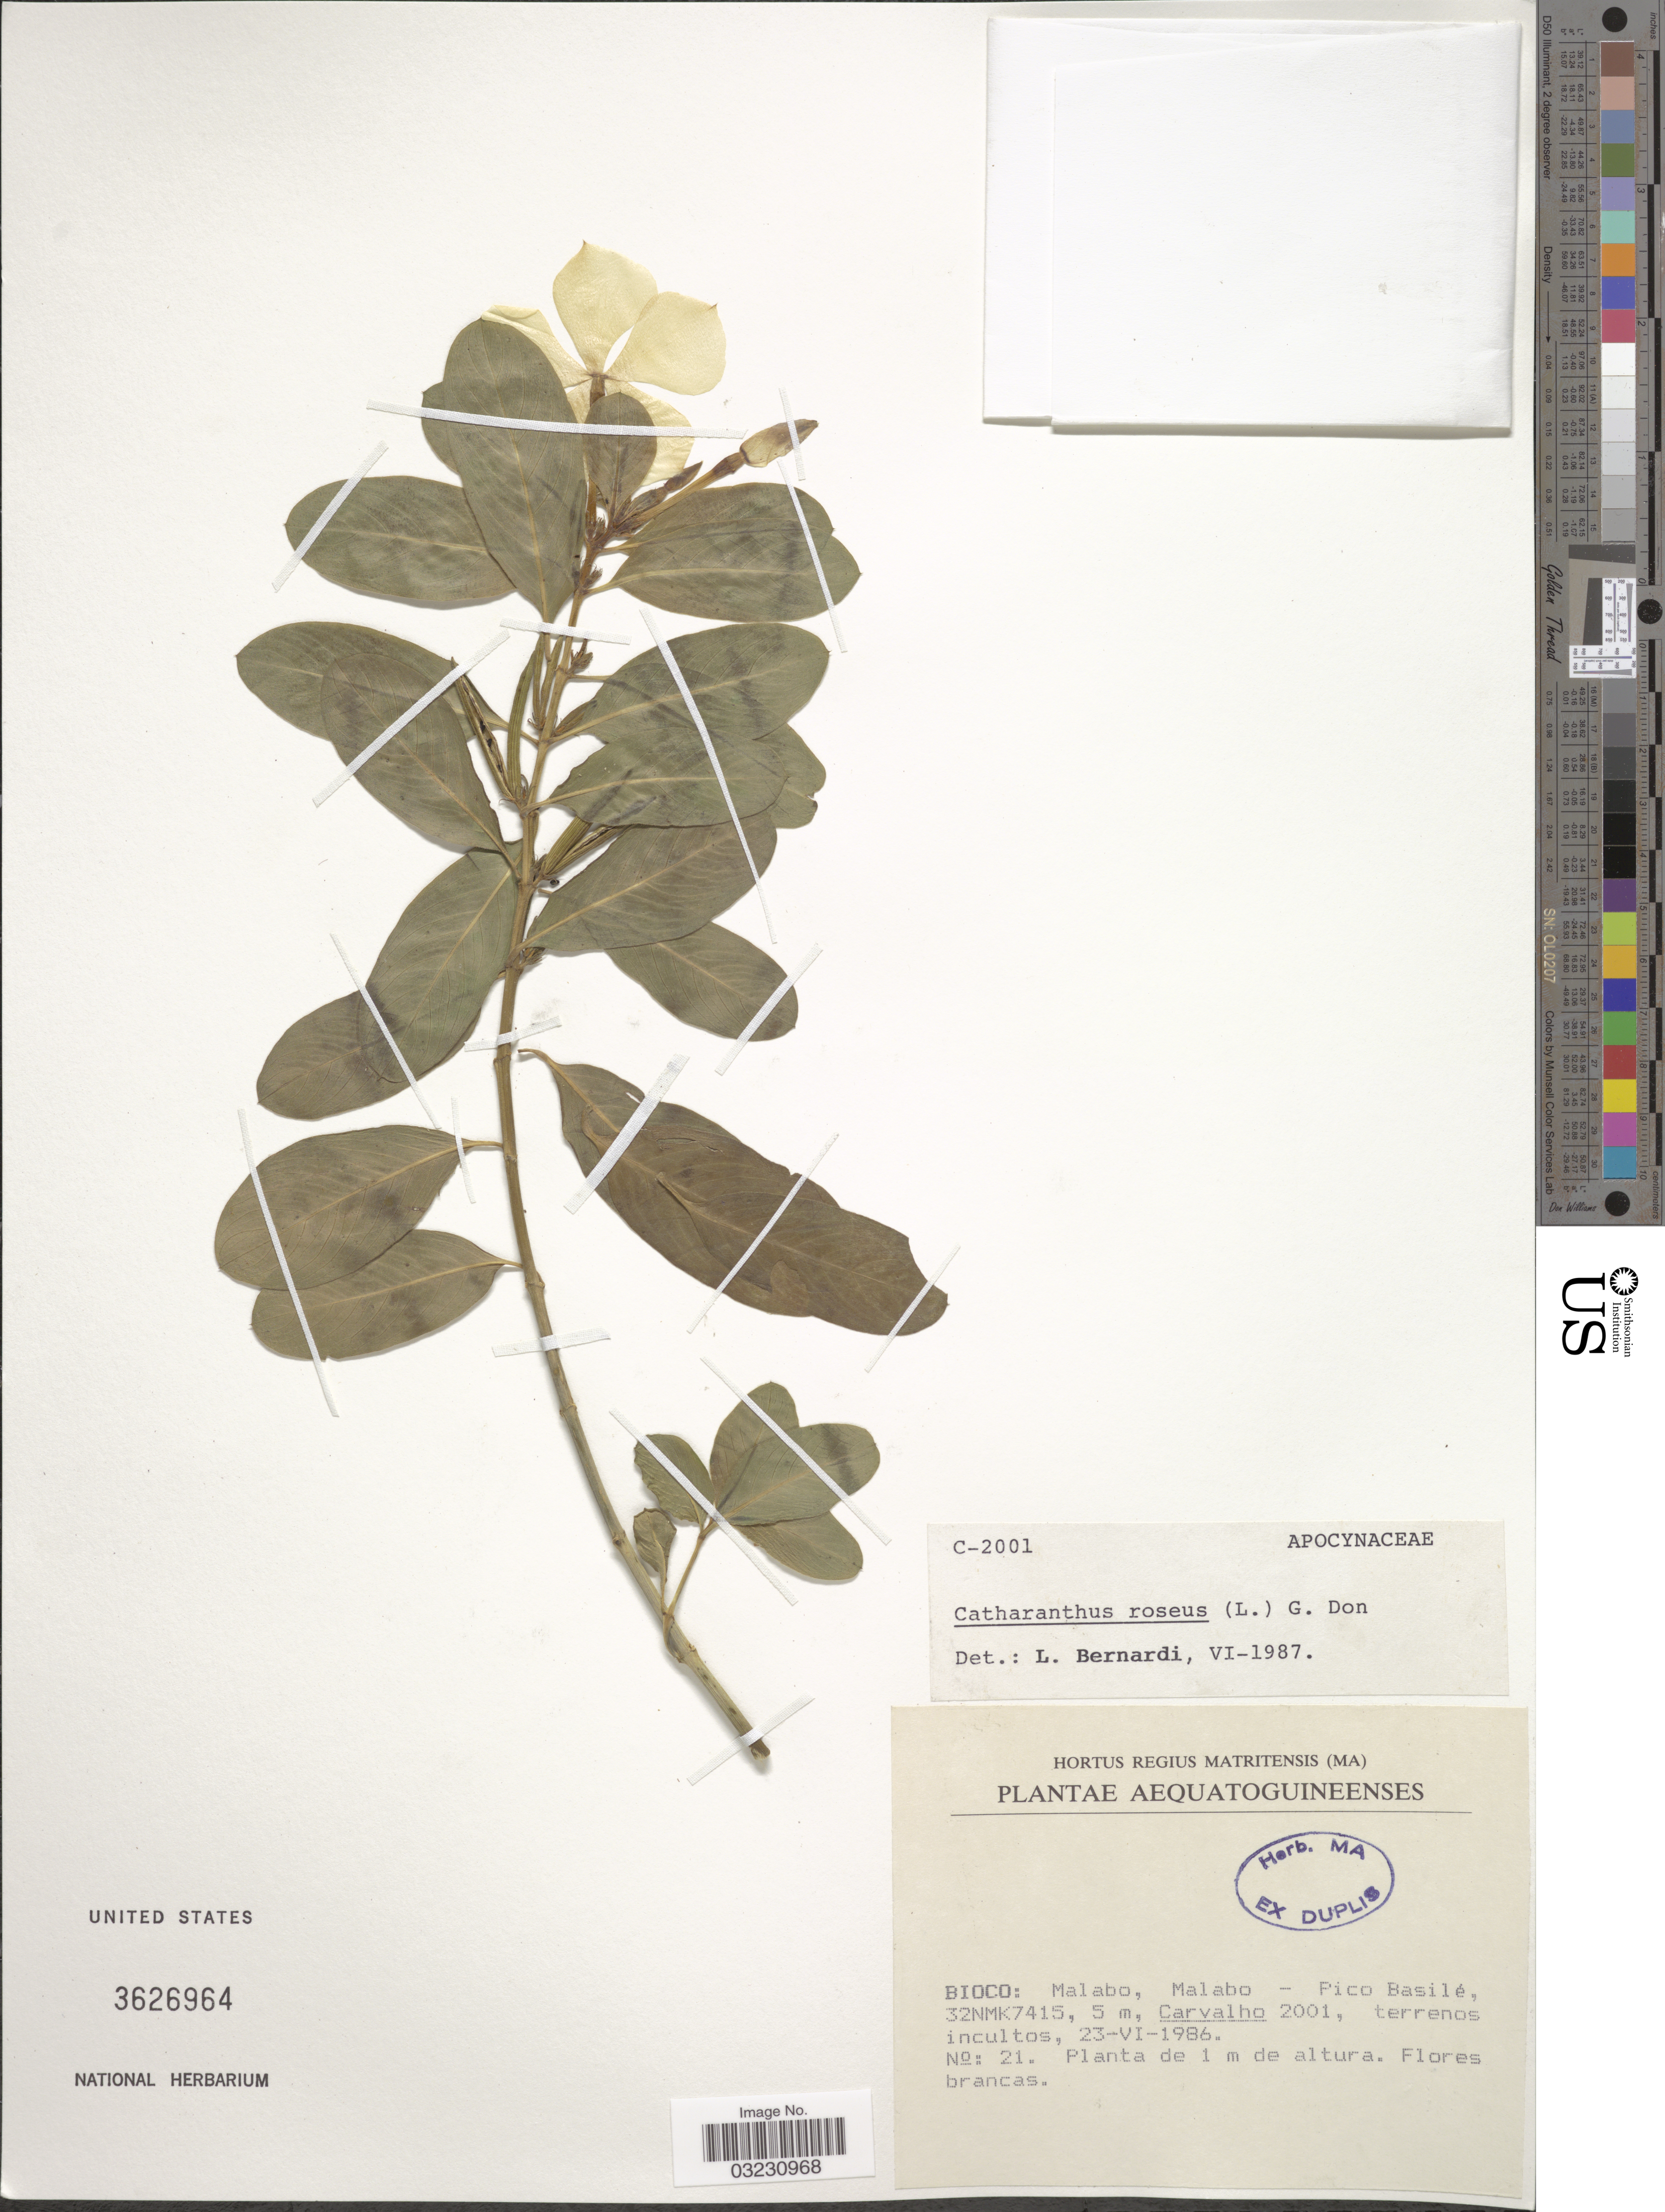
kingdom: Plantae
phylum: Tracheophyta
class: Magnoliopsida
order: Gentianales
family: Apocynaceae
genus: Catharanthus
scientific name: Catharanthus roseus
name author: (L.) G. Don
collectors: Carvalho, --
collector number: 2001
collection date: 1986-06-23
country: Equatorial Guinea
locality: Bioco: Malabo, Malabo - Pico Basilé, 32NMK7415.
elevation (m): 5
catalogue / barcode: US 3626964